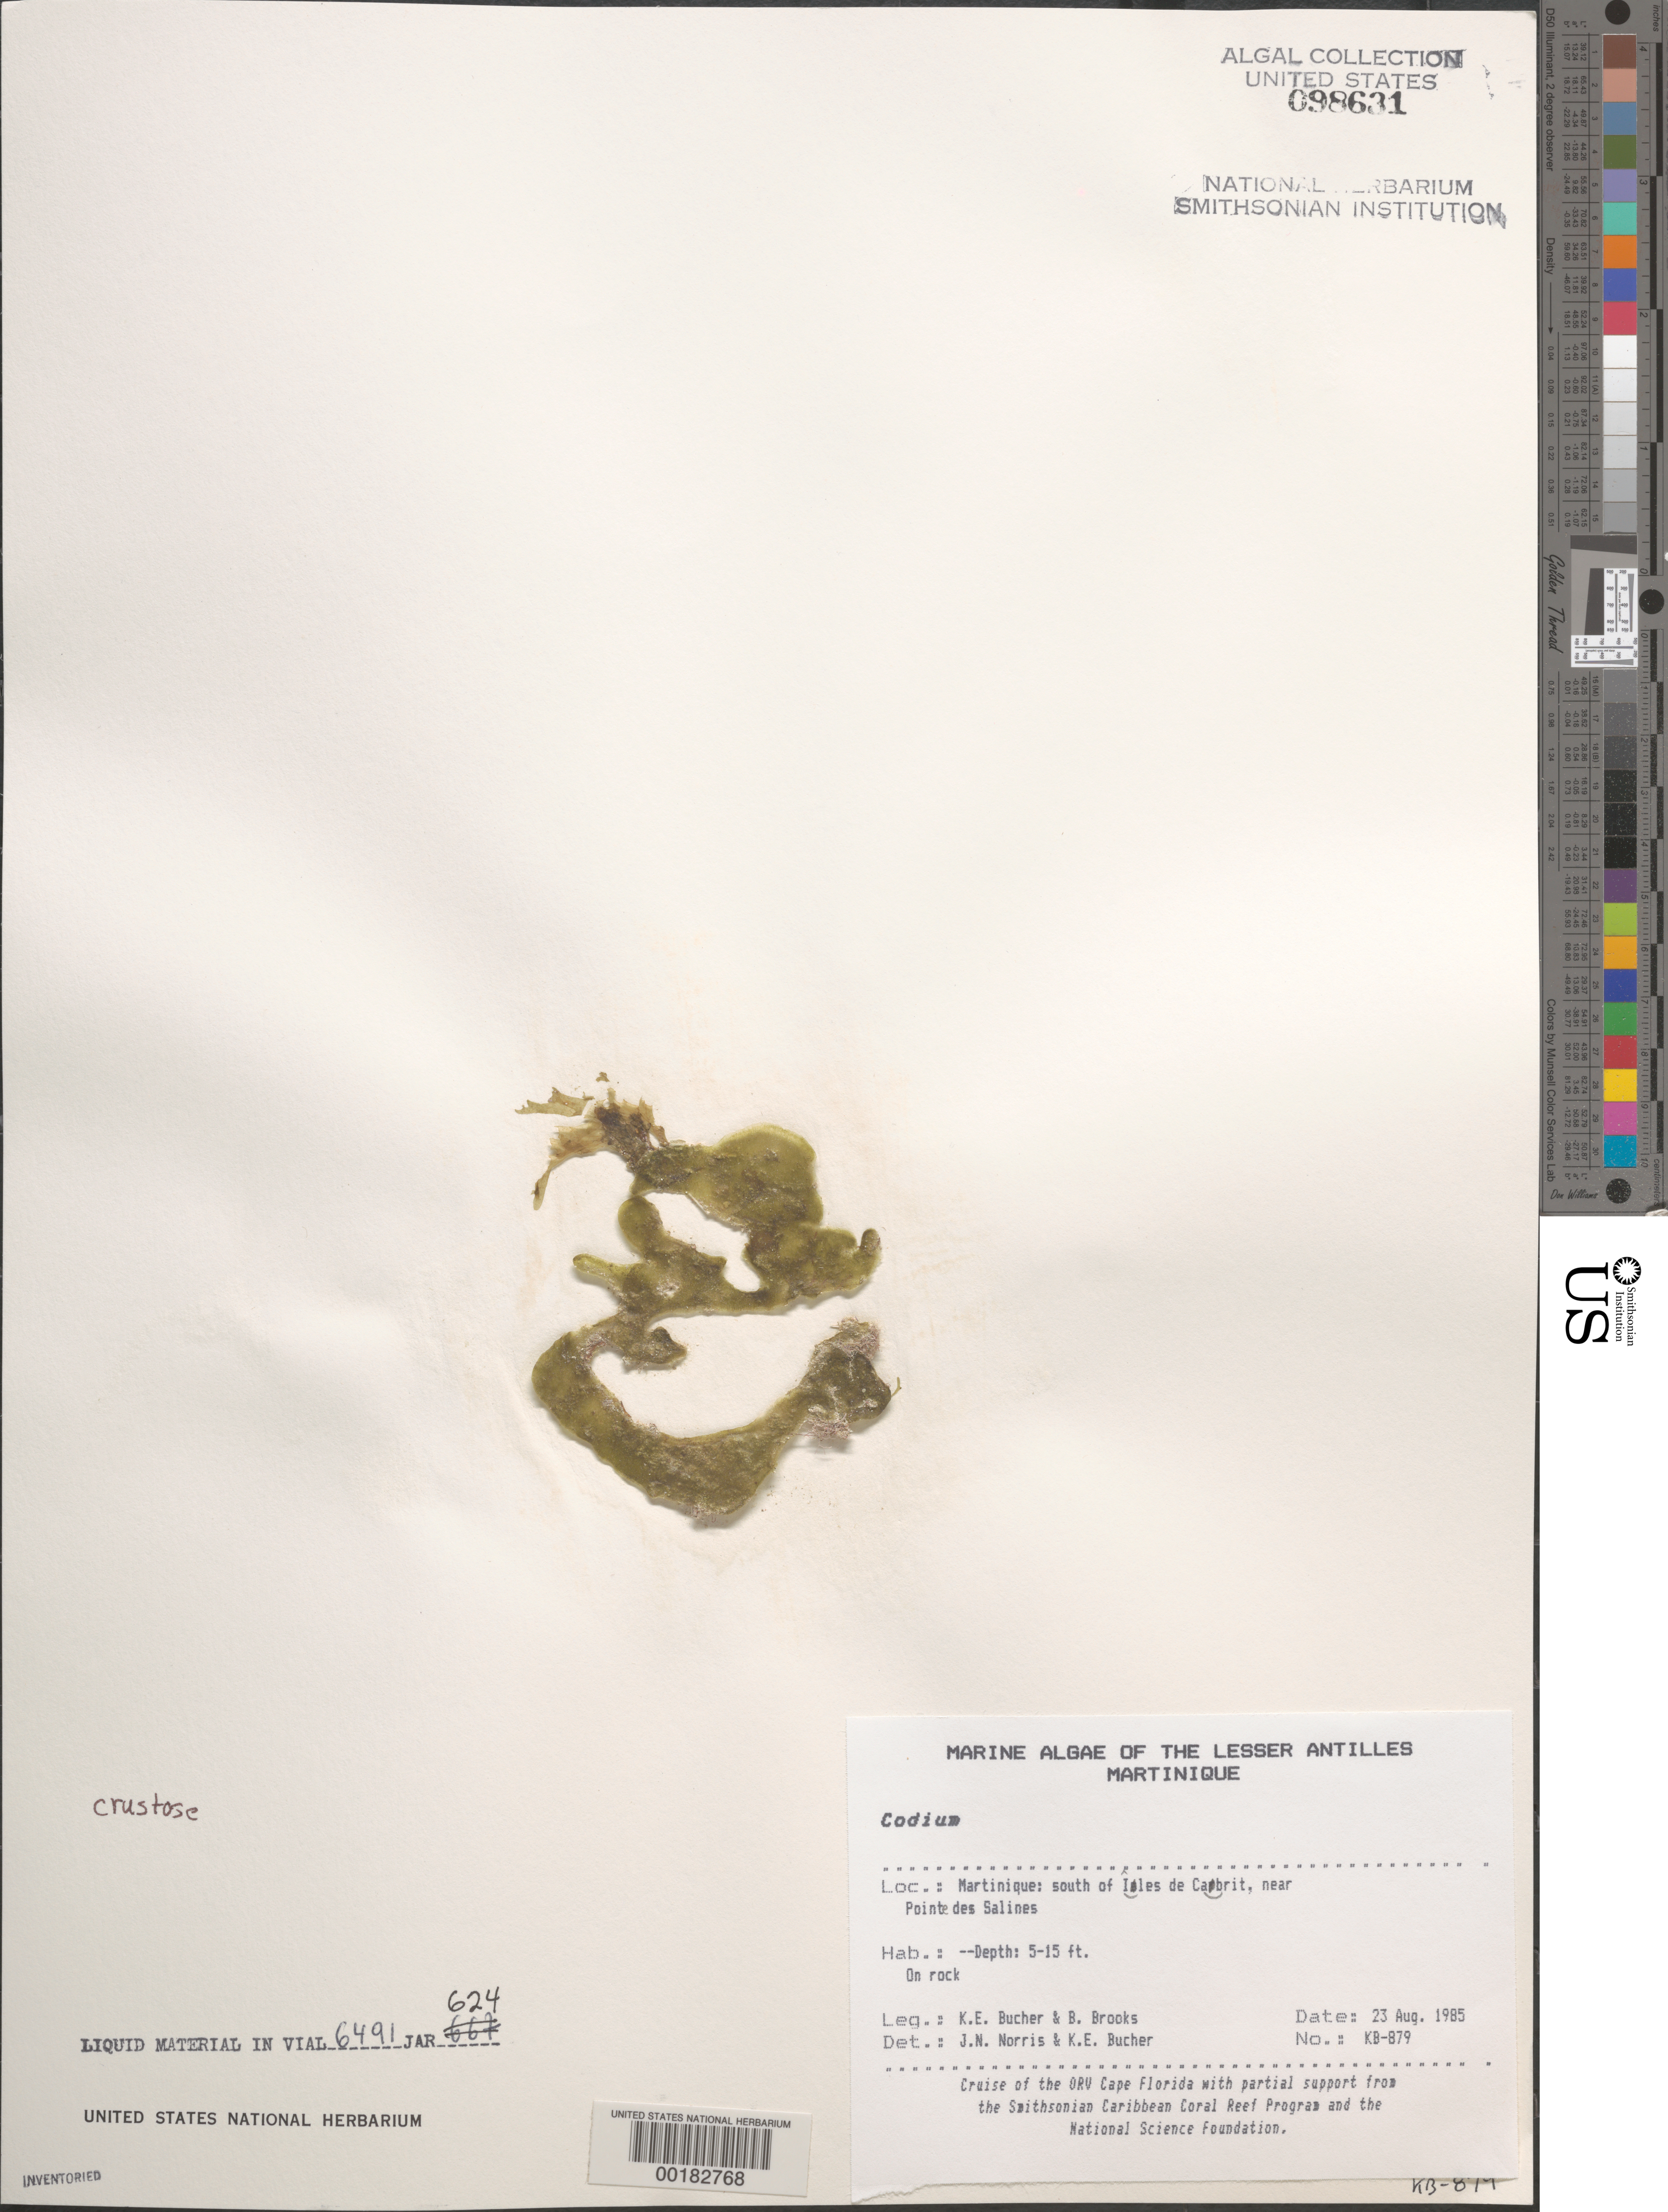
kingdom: Plantae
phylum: Chlorophyta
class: Ulvophyceae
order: Bryopsidales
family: Codiaceae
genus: Codium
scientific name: Codium sp.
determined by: Norris, J. N.; Bucher, K. E.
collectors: K. E. Bucher & B. Brooks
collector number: Kb-879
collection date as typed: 23 Aug 1985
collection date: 1985-08-23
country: Martinique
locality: South of Iles de Cabrit, near Pointe de Salines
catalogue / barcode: US 98631